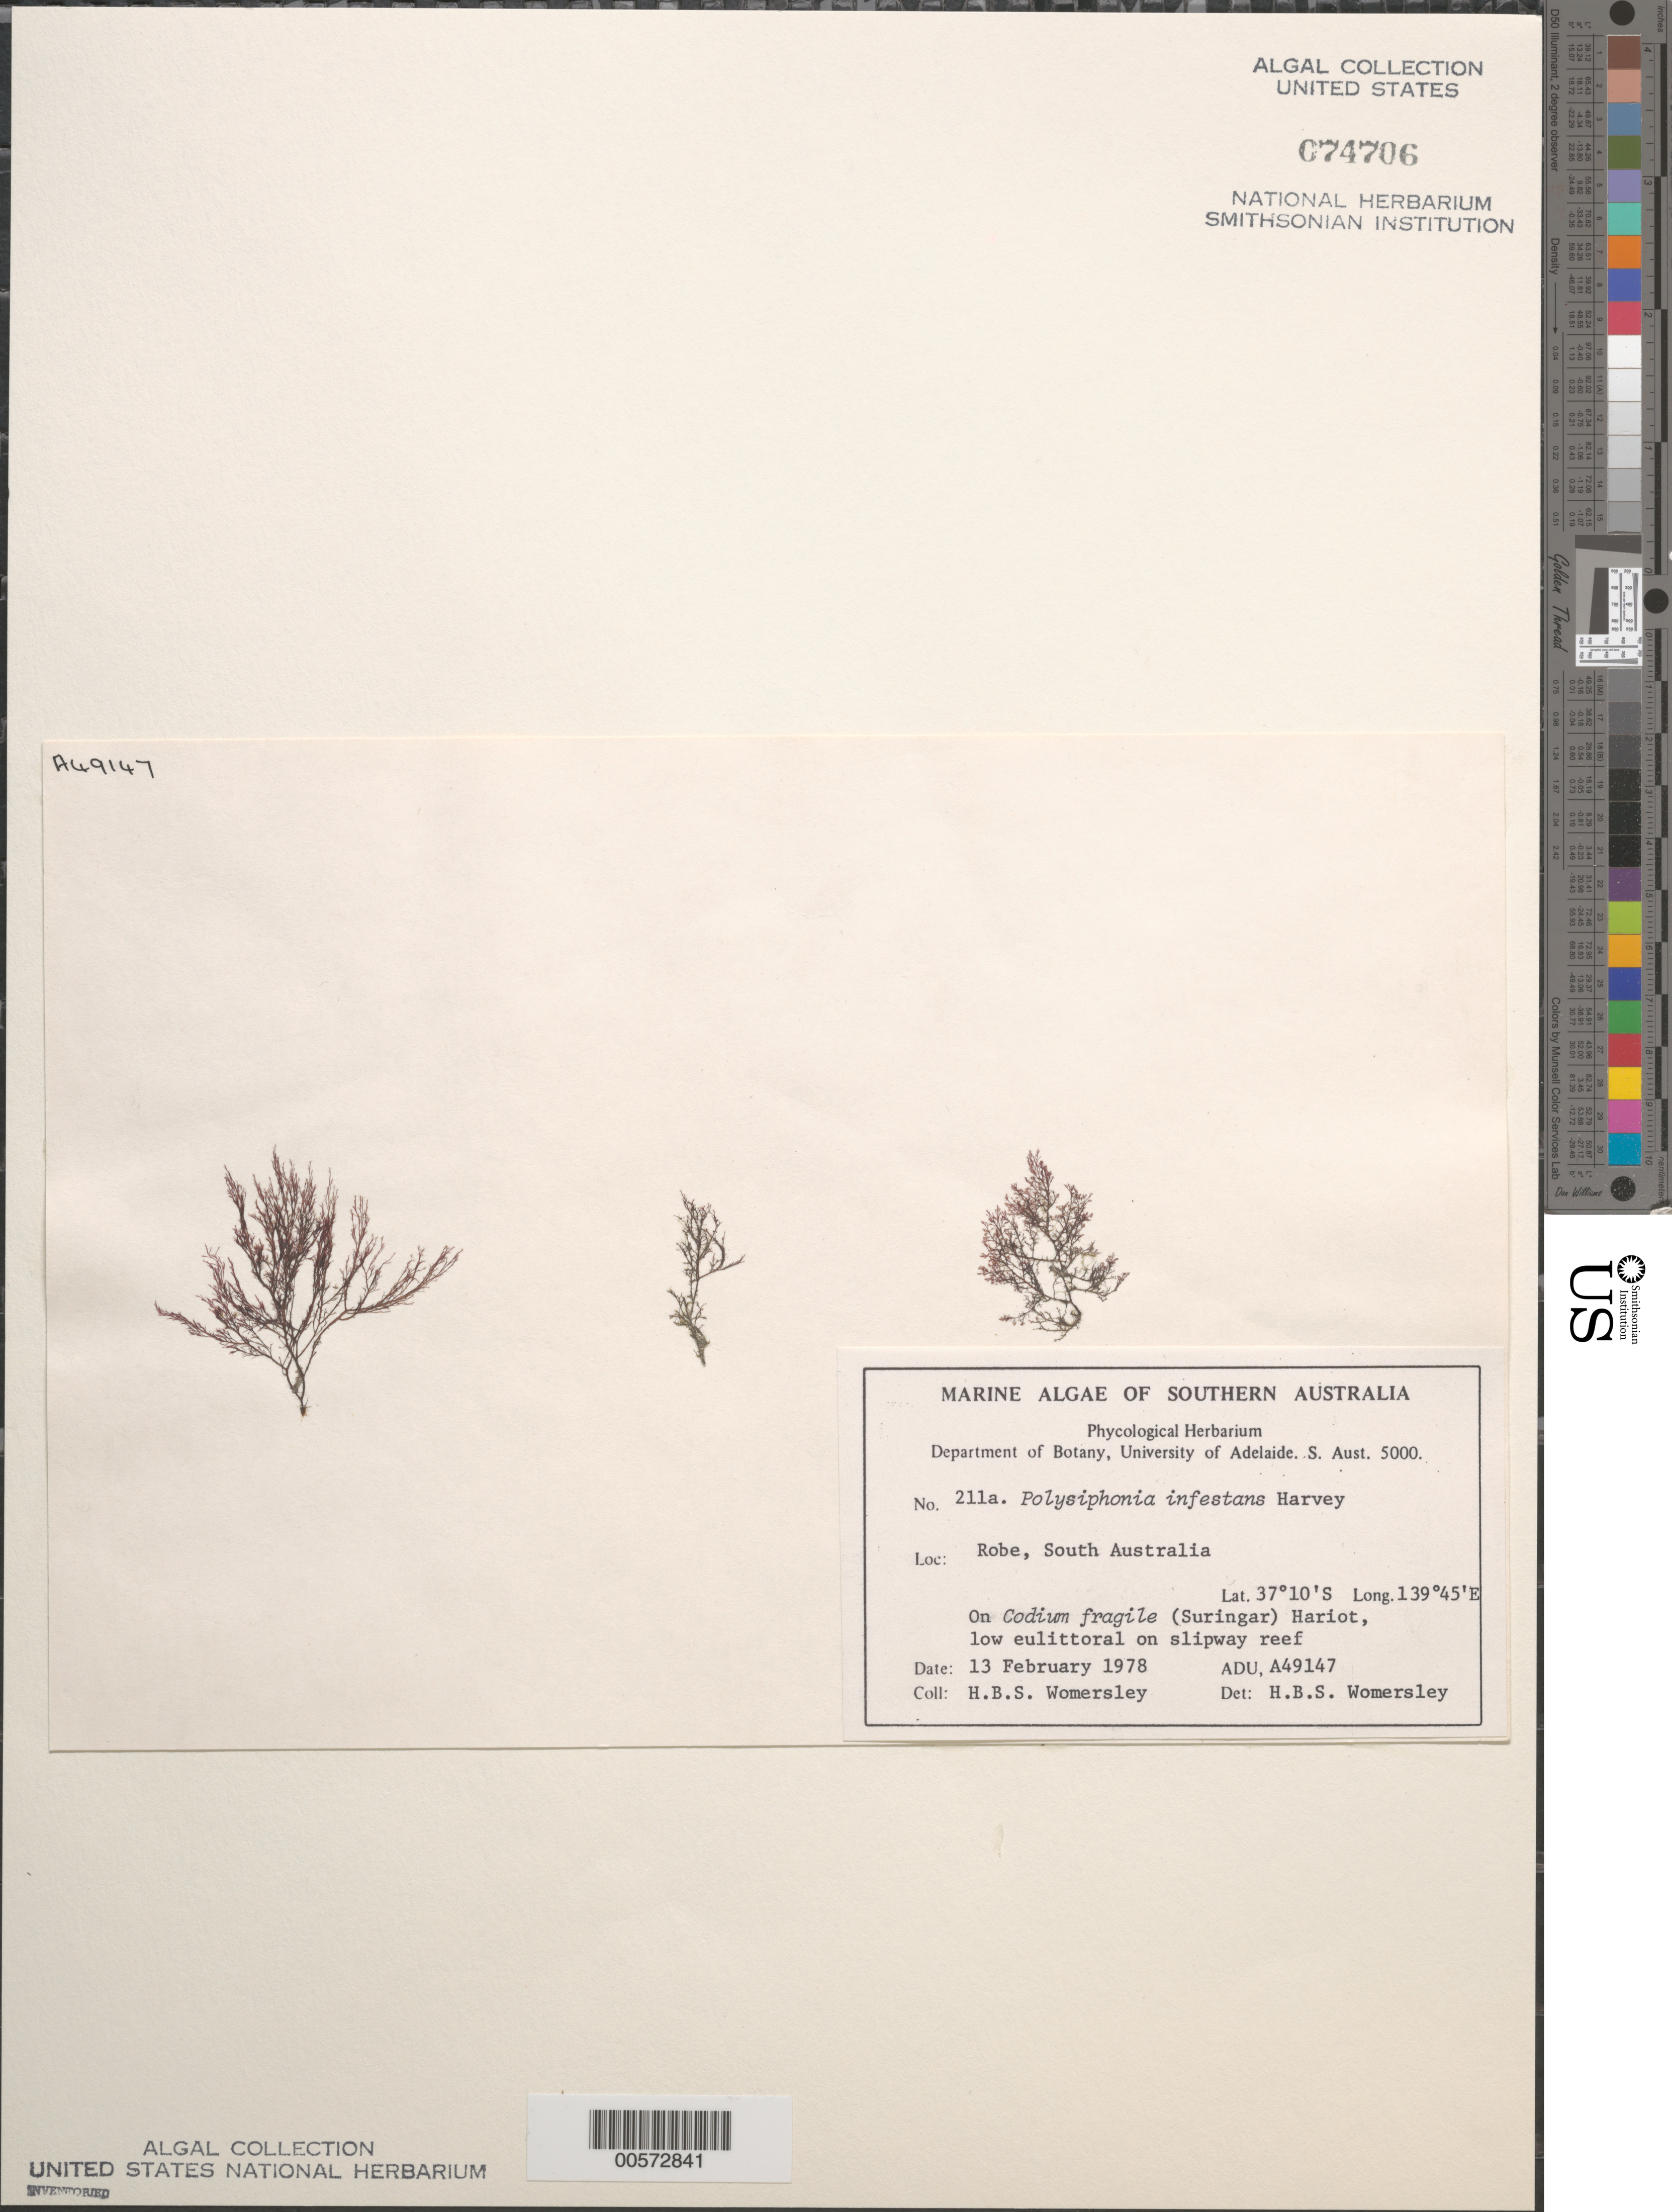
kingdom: Plantae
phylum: Rhodophyta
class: Florideophyceae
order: Ceramiales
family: Rhodomelaceae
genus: Melanothamnus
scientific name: Melanothamnus infestans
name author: (Harvey) Huisman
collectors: H. B. S. Womersley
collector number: ADU A49147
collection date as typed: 13 Feb 1978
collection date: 1978-02-13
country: Australia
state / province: South Australia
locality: Robe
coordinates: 37 10' S, 139 45' E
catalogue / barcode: US 74706